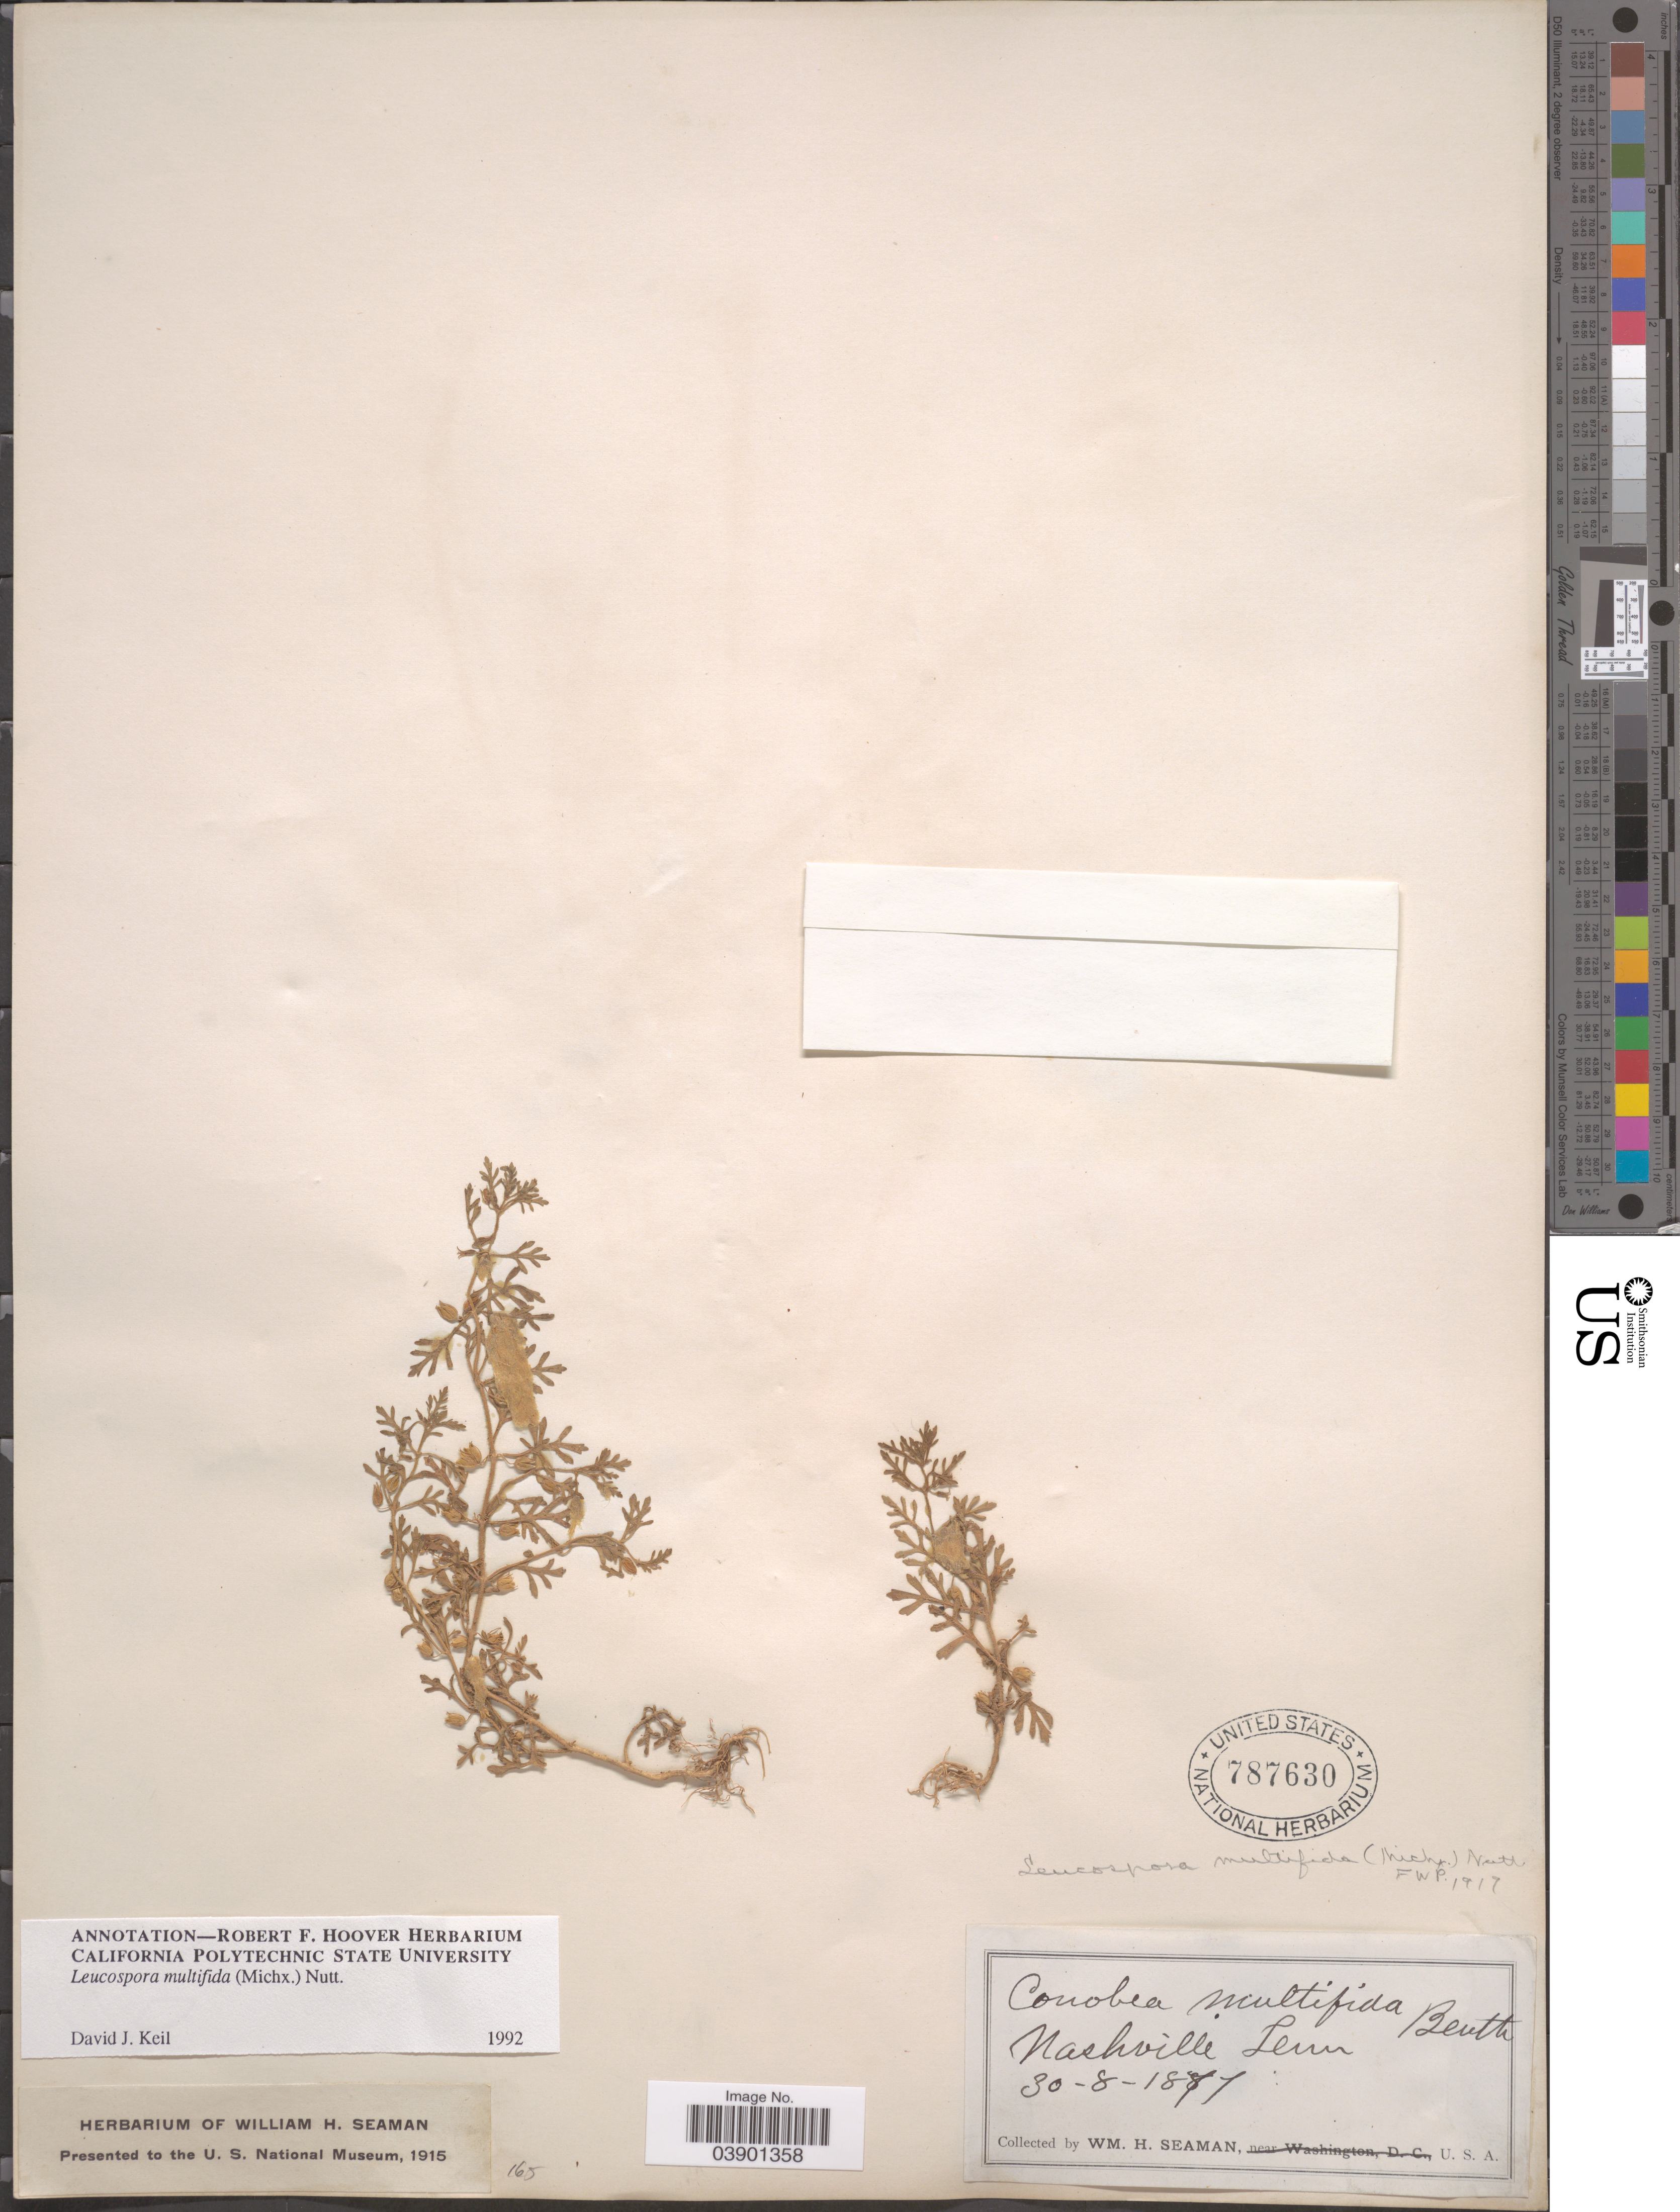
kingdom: Plantae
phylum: Tracheophyta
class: Magnoliopsida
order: Lamiales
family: Plantaginaceae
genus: Leucospora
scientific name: Leucospora multifida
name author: (Michx.) Nutt.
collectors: W. Seaman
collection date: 1877-08-30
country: United States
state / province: Tennessee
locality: Nashville.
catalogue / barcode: US 787630